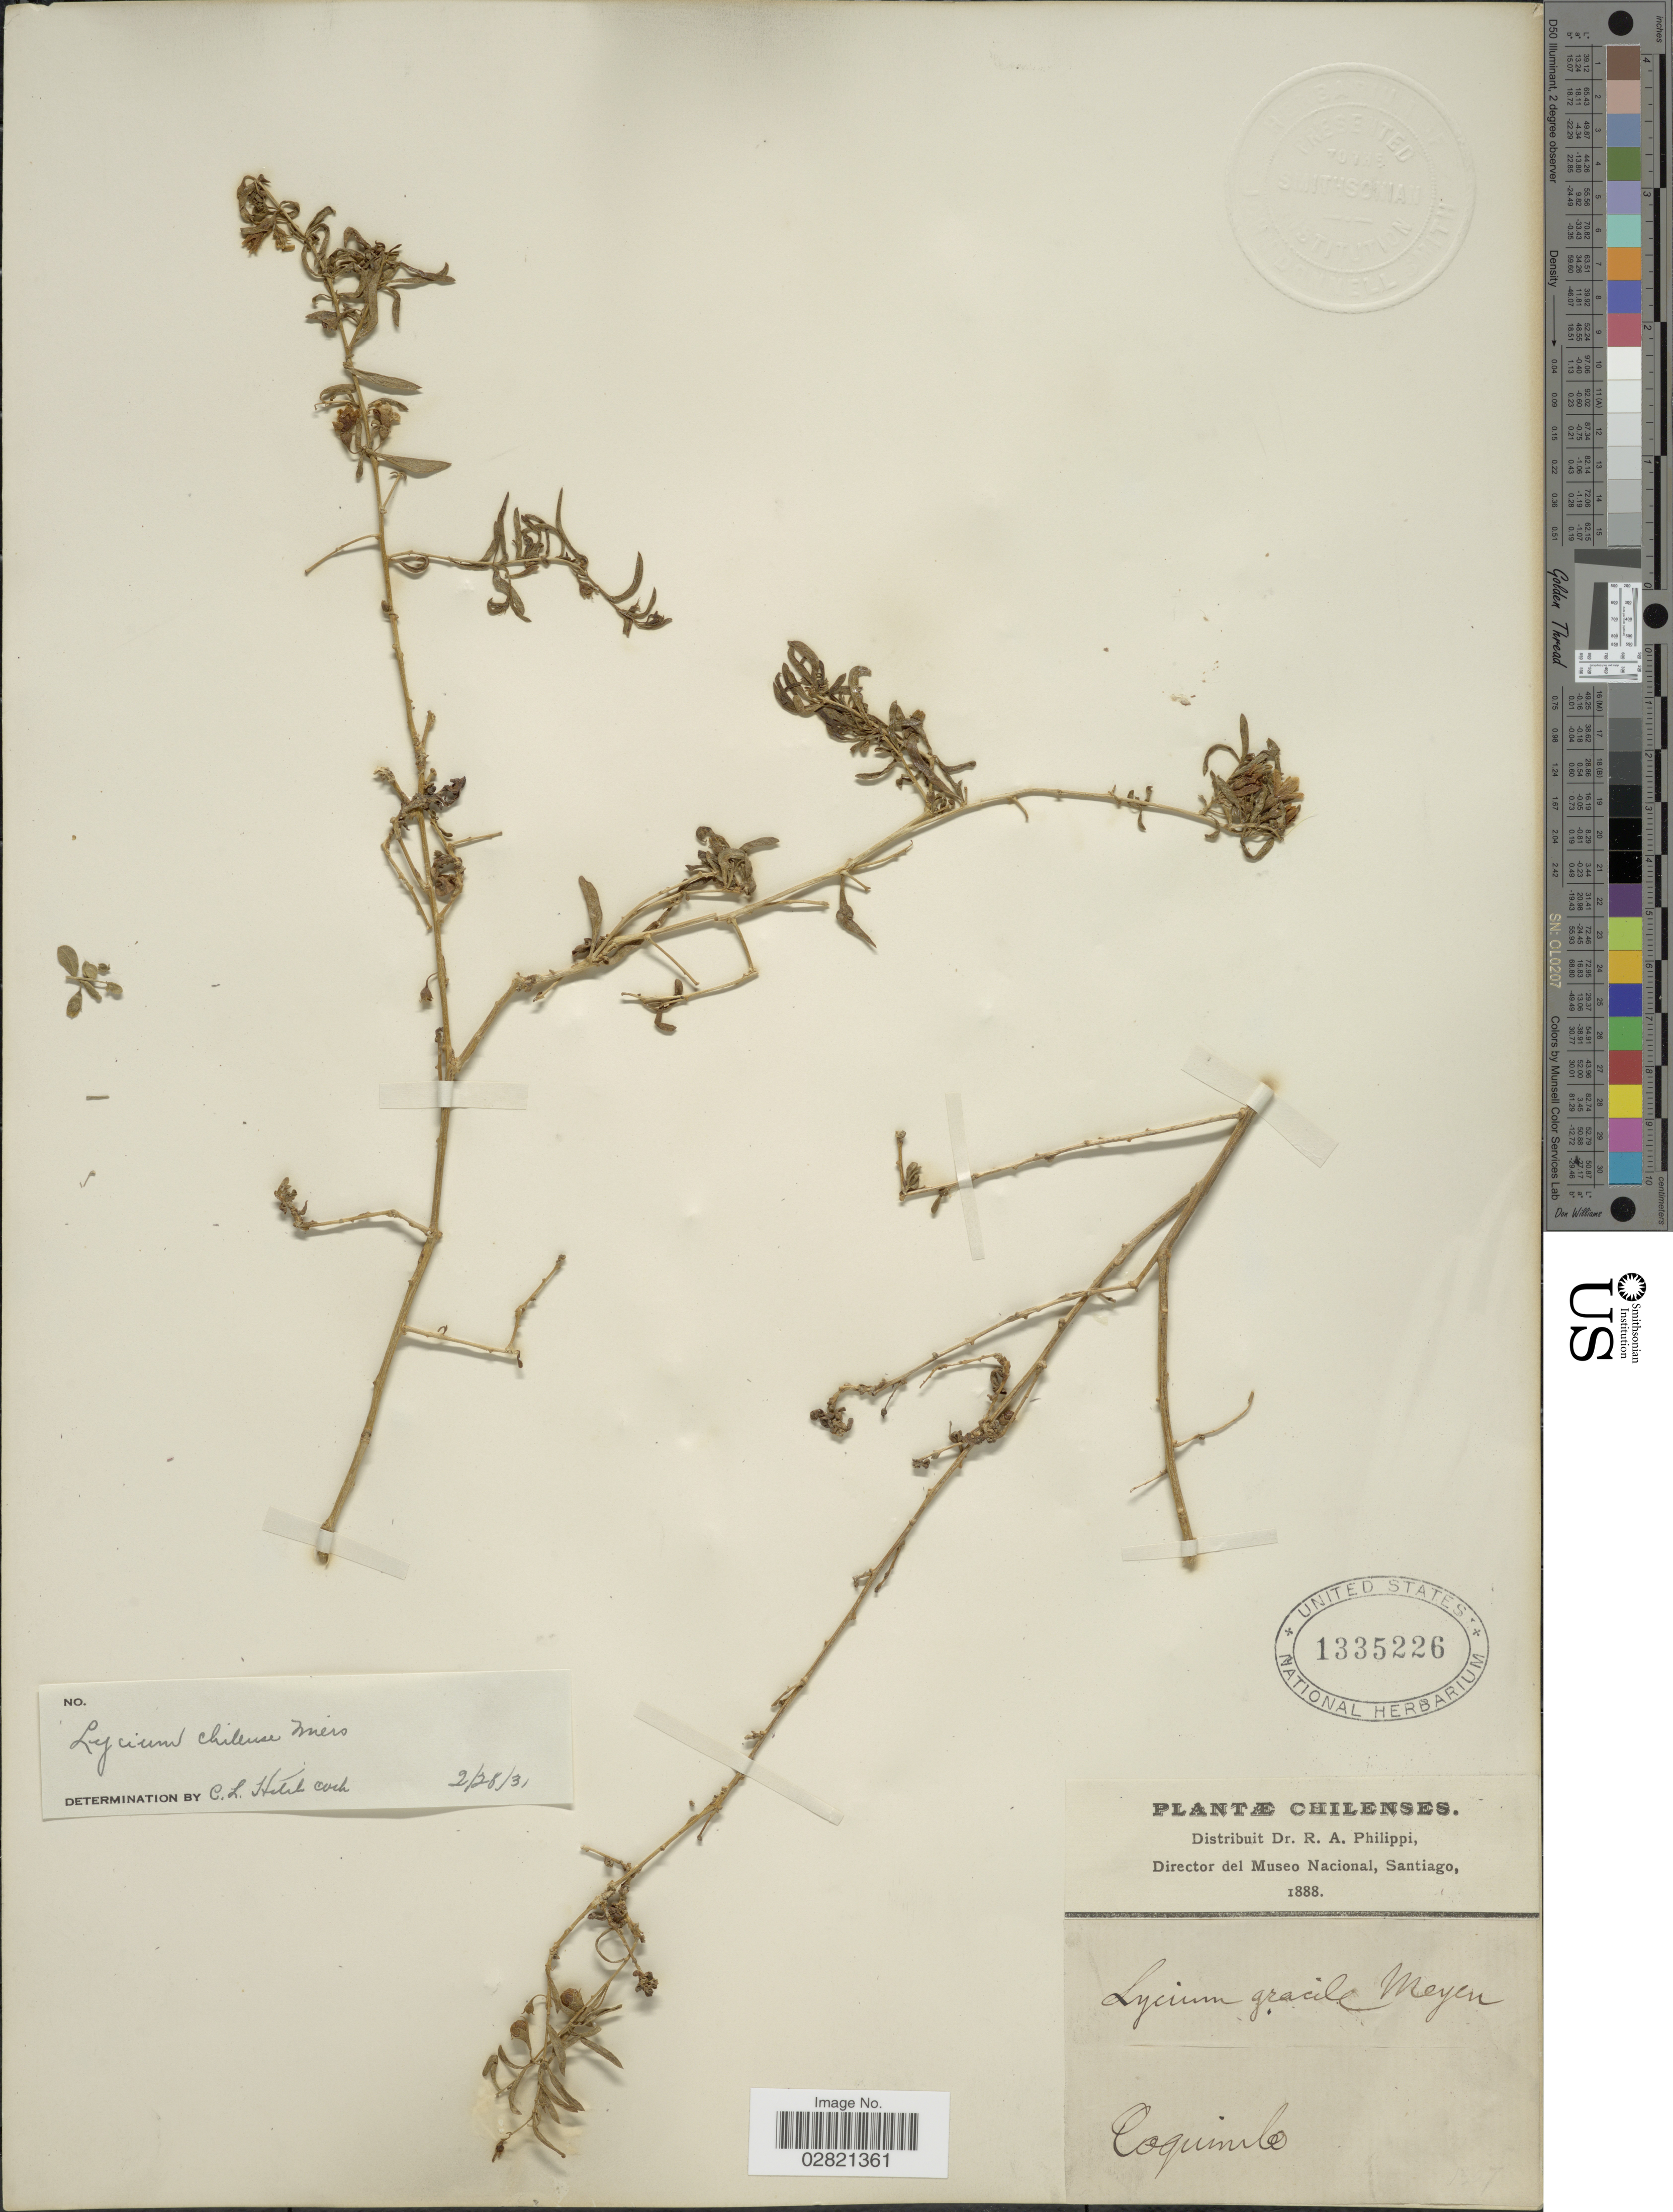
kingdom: Plantae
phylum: Tracheophyta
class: Magnoliopsida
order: Solanales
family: Solanaceae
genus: Lycium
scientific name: Lycium chilense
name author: Bertero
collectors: R. A. Philippi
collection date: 1888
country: Chile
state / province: Coquimbo (IV)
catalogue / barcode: US 1335226